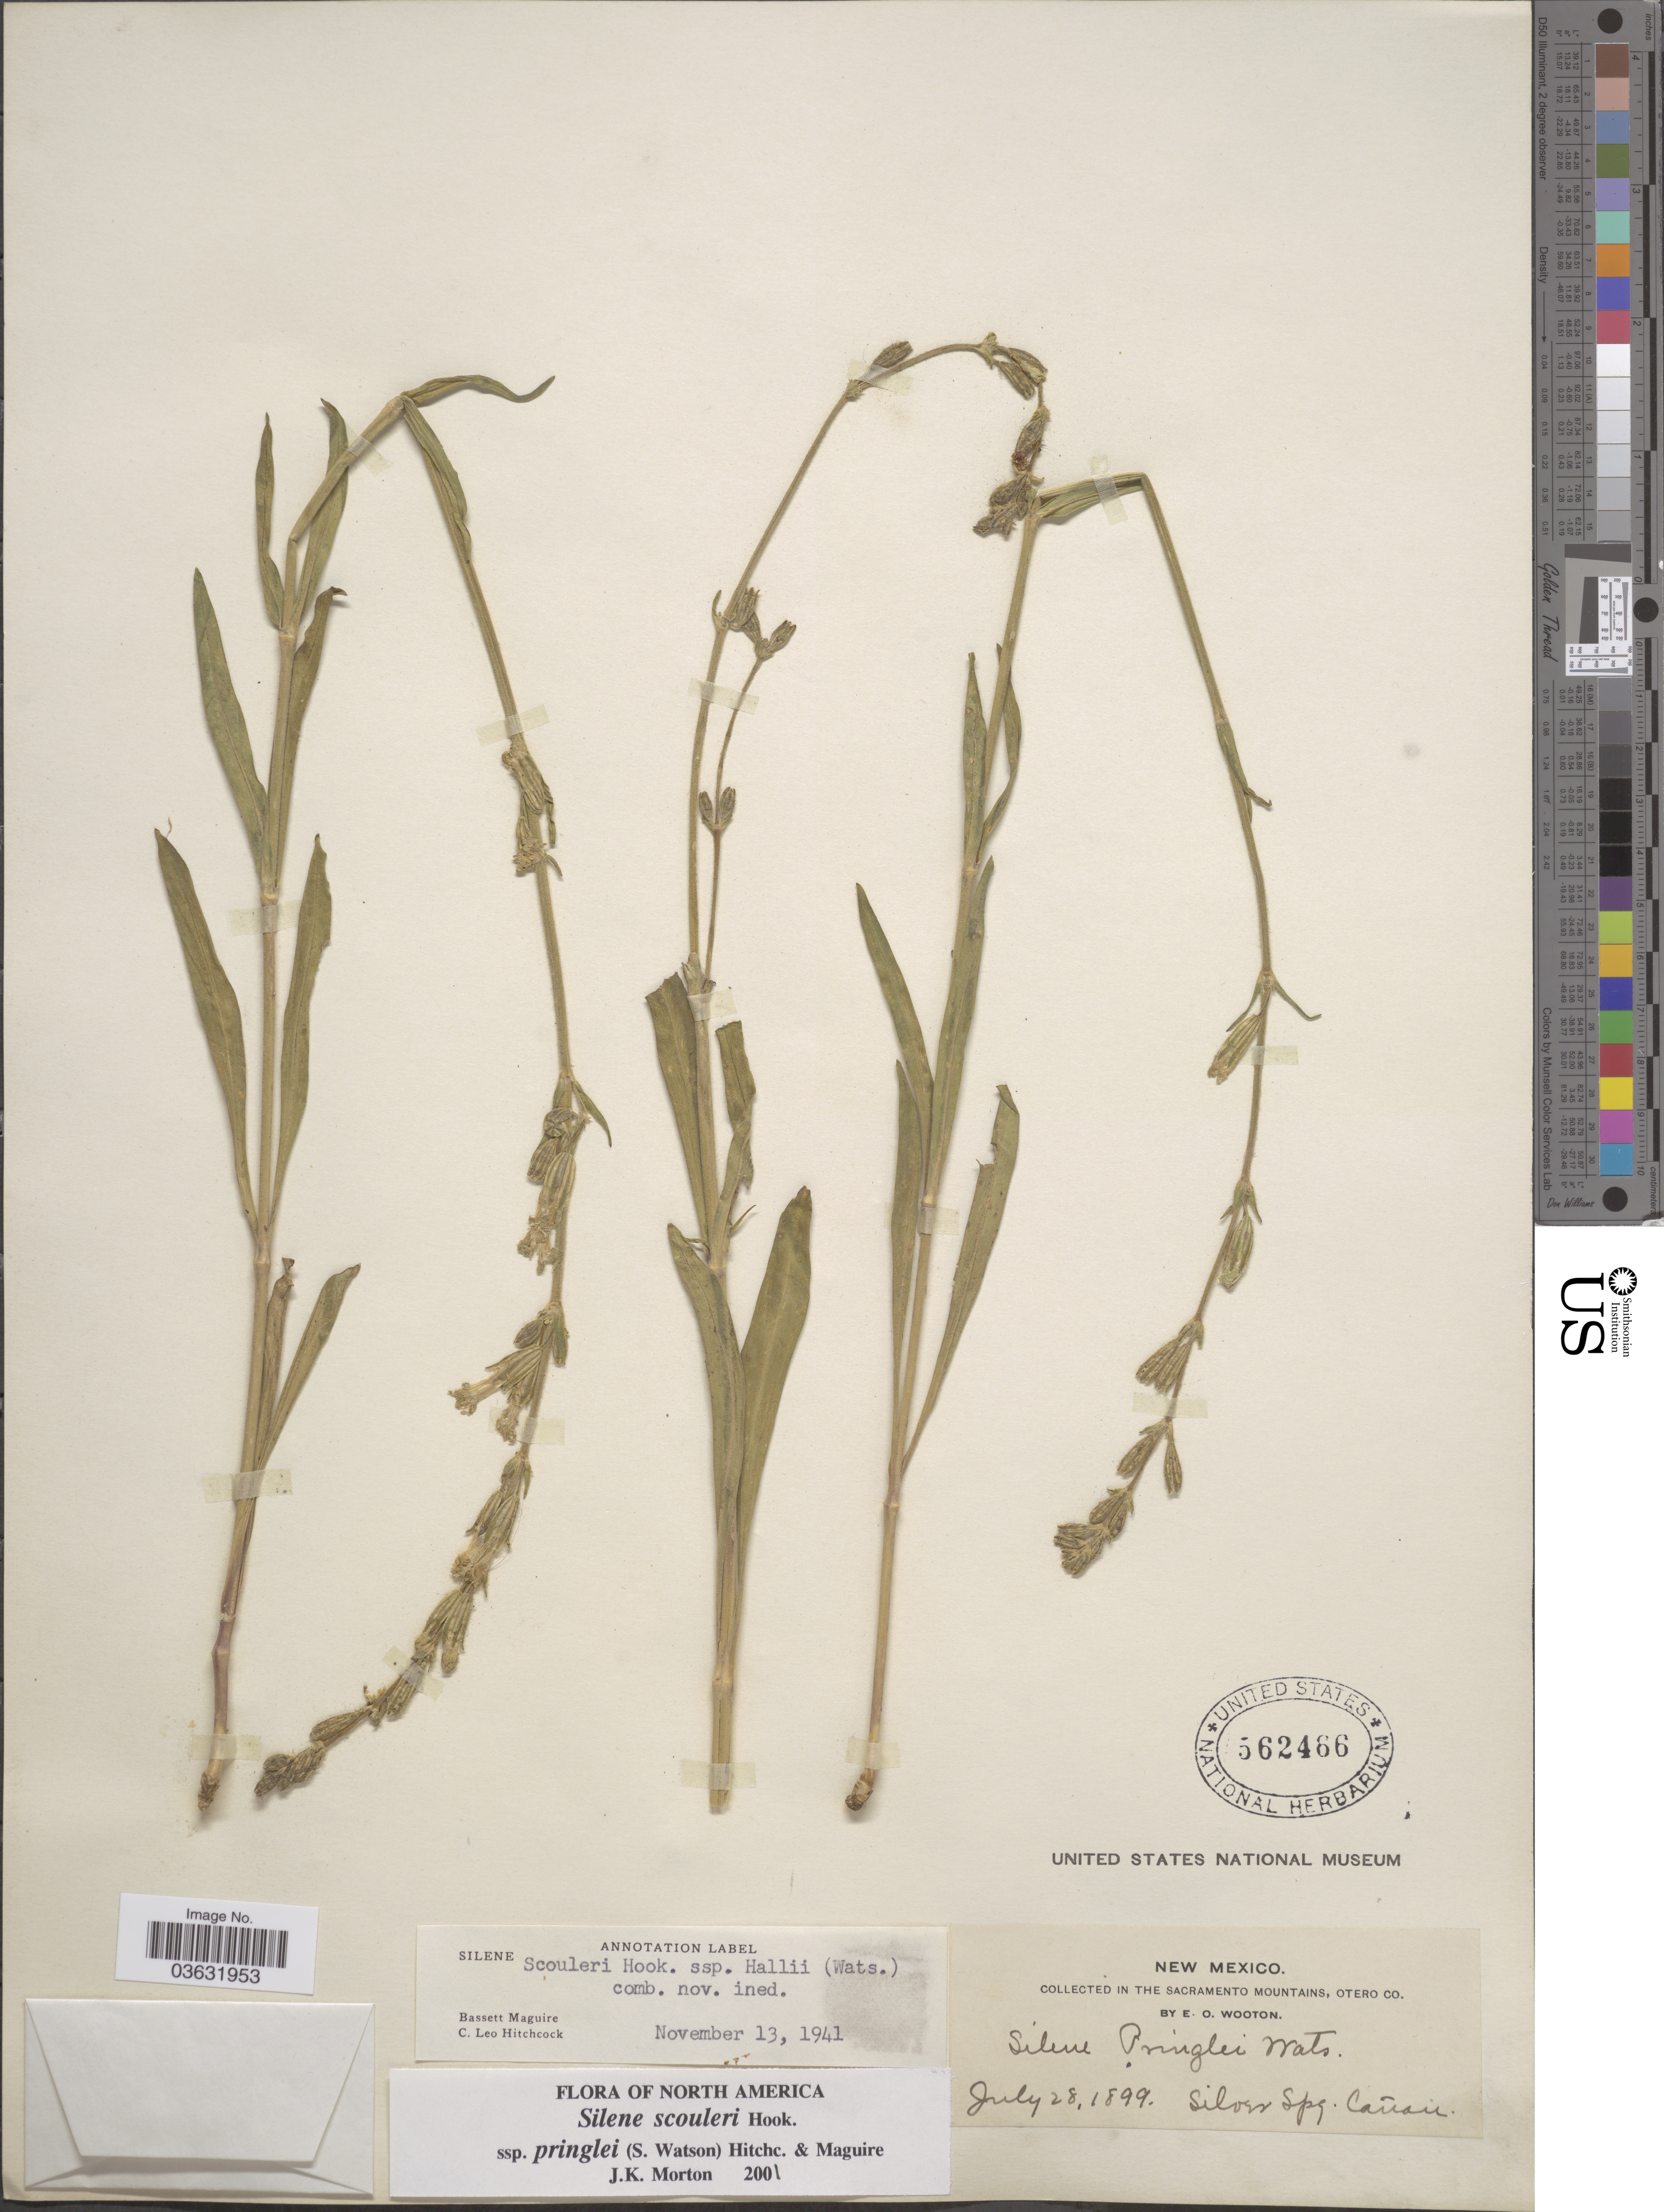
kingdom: Plantae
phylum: Tracheophyta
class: Magnoliopsida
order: Caryophyllales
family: Caryophyllaceae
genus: Silene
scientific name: Silene scouleri subsp. pringlei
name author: (S. Watson) C.L. Hitchc. & Maguire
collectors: E. O. Wooton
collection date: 1899-07-28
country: United States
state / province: New Mexico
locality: In the Sacramento Mountains, Otero Co. Silver Spg. Cañon.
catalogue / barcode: US 562466